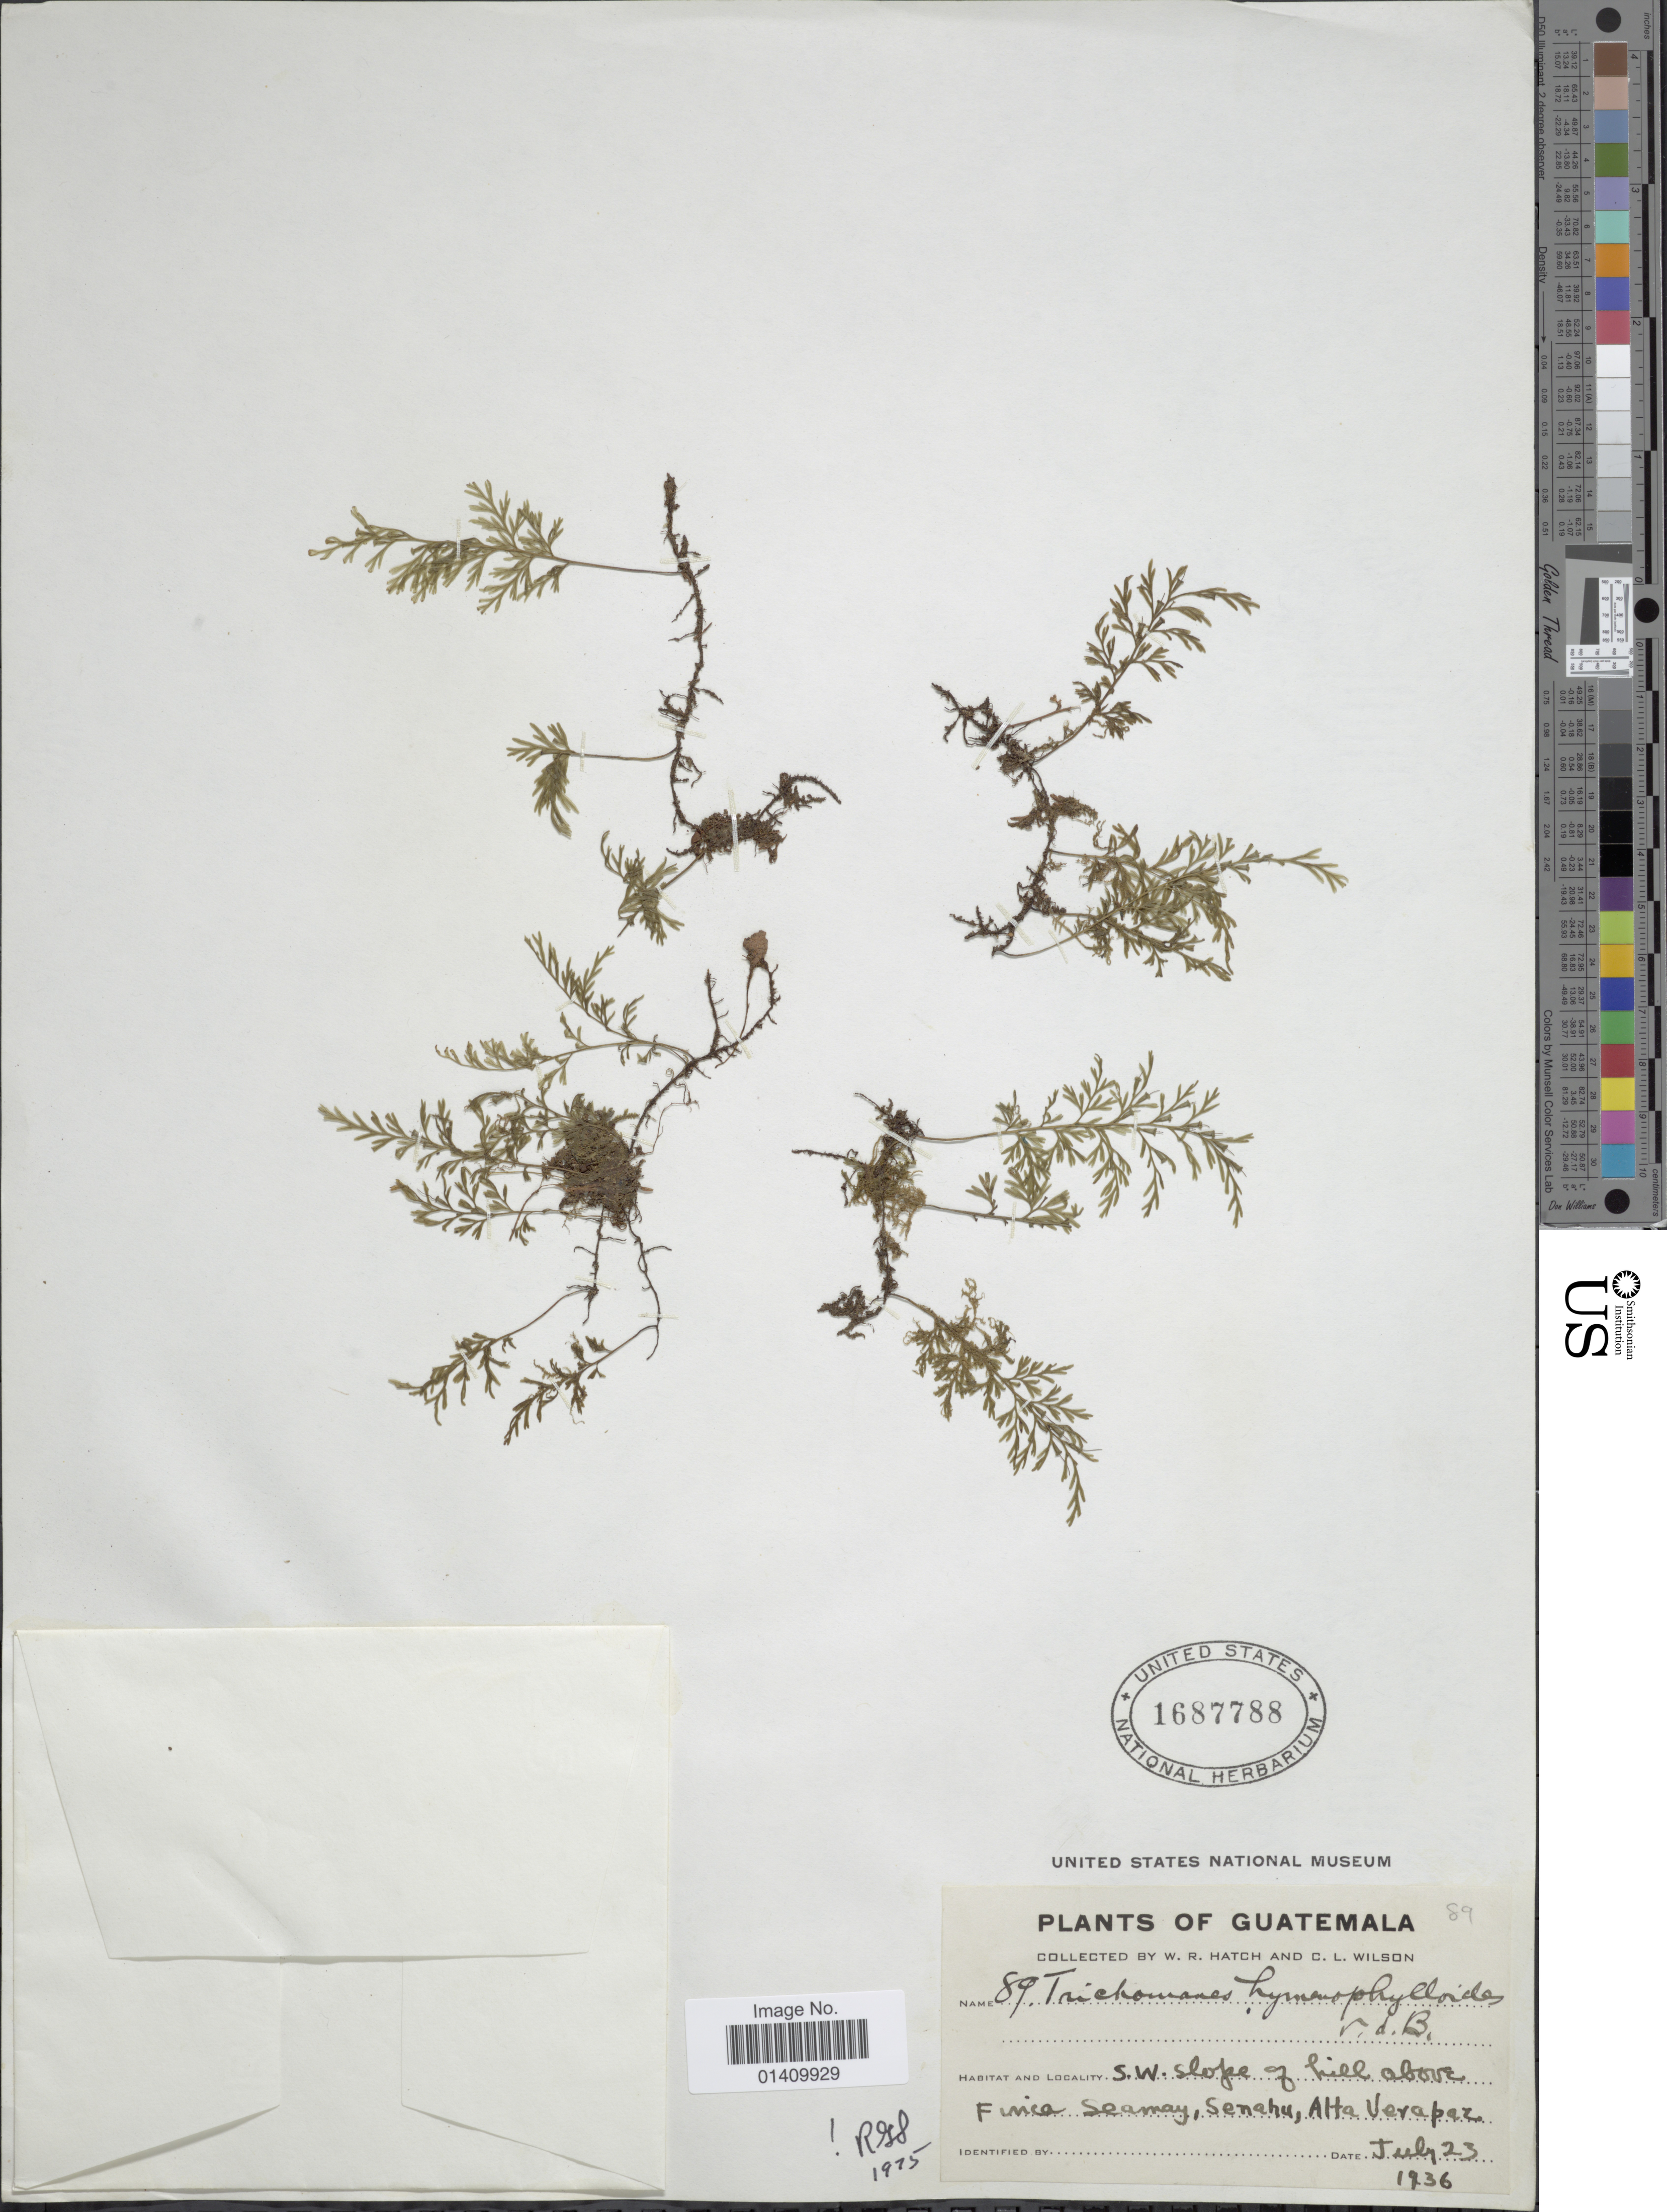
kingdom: Plantae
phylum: Tracheophyta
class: Polypodiopsida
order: Hymenophyllales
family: Hymenophyllaceae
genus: Polyphlebium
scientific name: Polyphlebium hymenophylloides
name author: (Bosch) Ebihara & Dubuisson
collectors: W. Hatch & C. L. Wilson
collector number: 89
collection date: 1936-07-23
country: Guatemala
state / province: Alta Verapaz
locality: S.w. slope of hill above Finca Seamay Senahu Alta Verapaz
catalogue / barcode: US 1687788